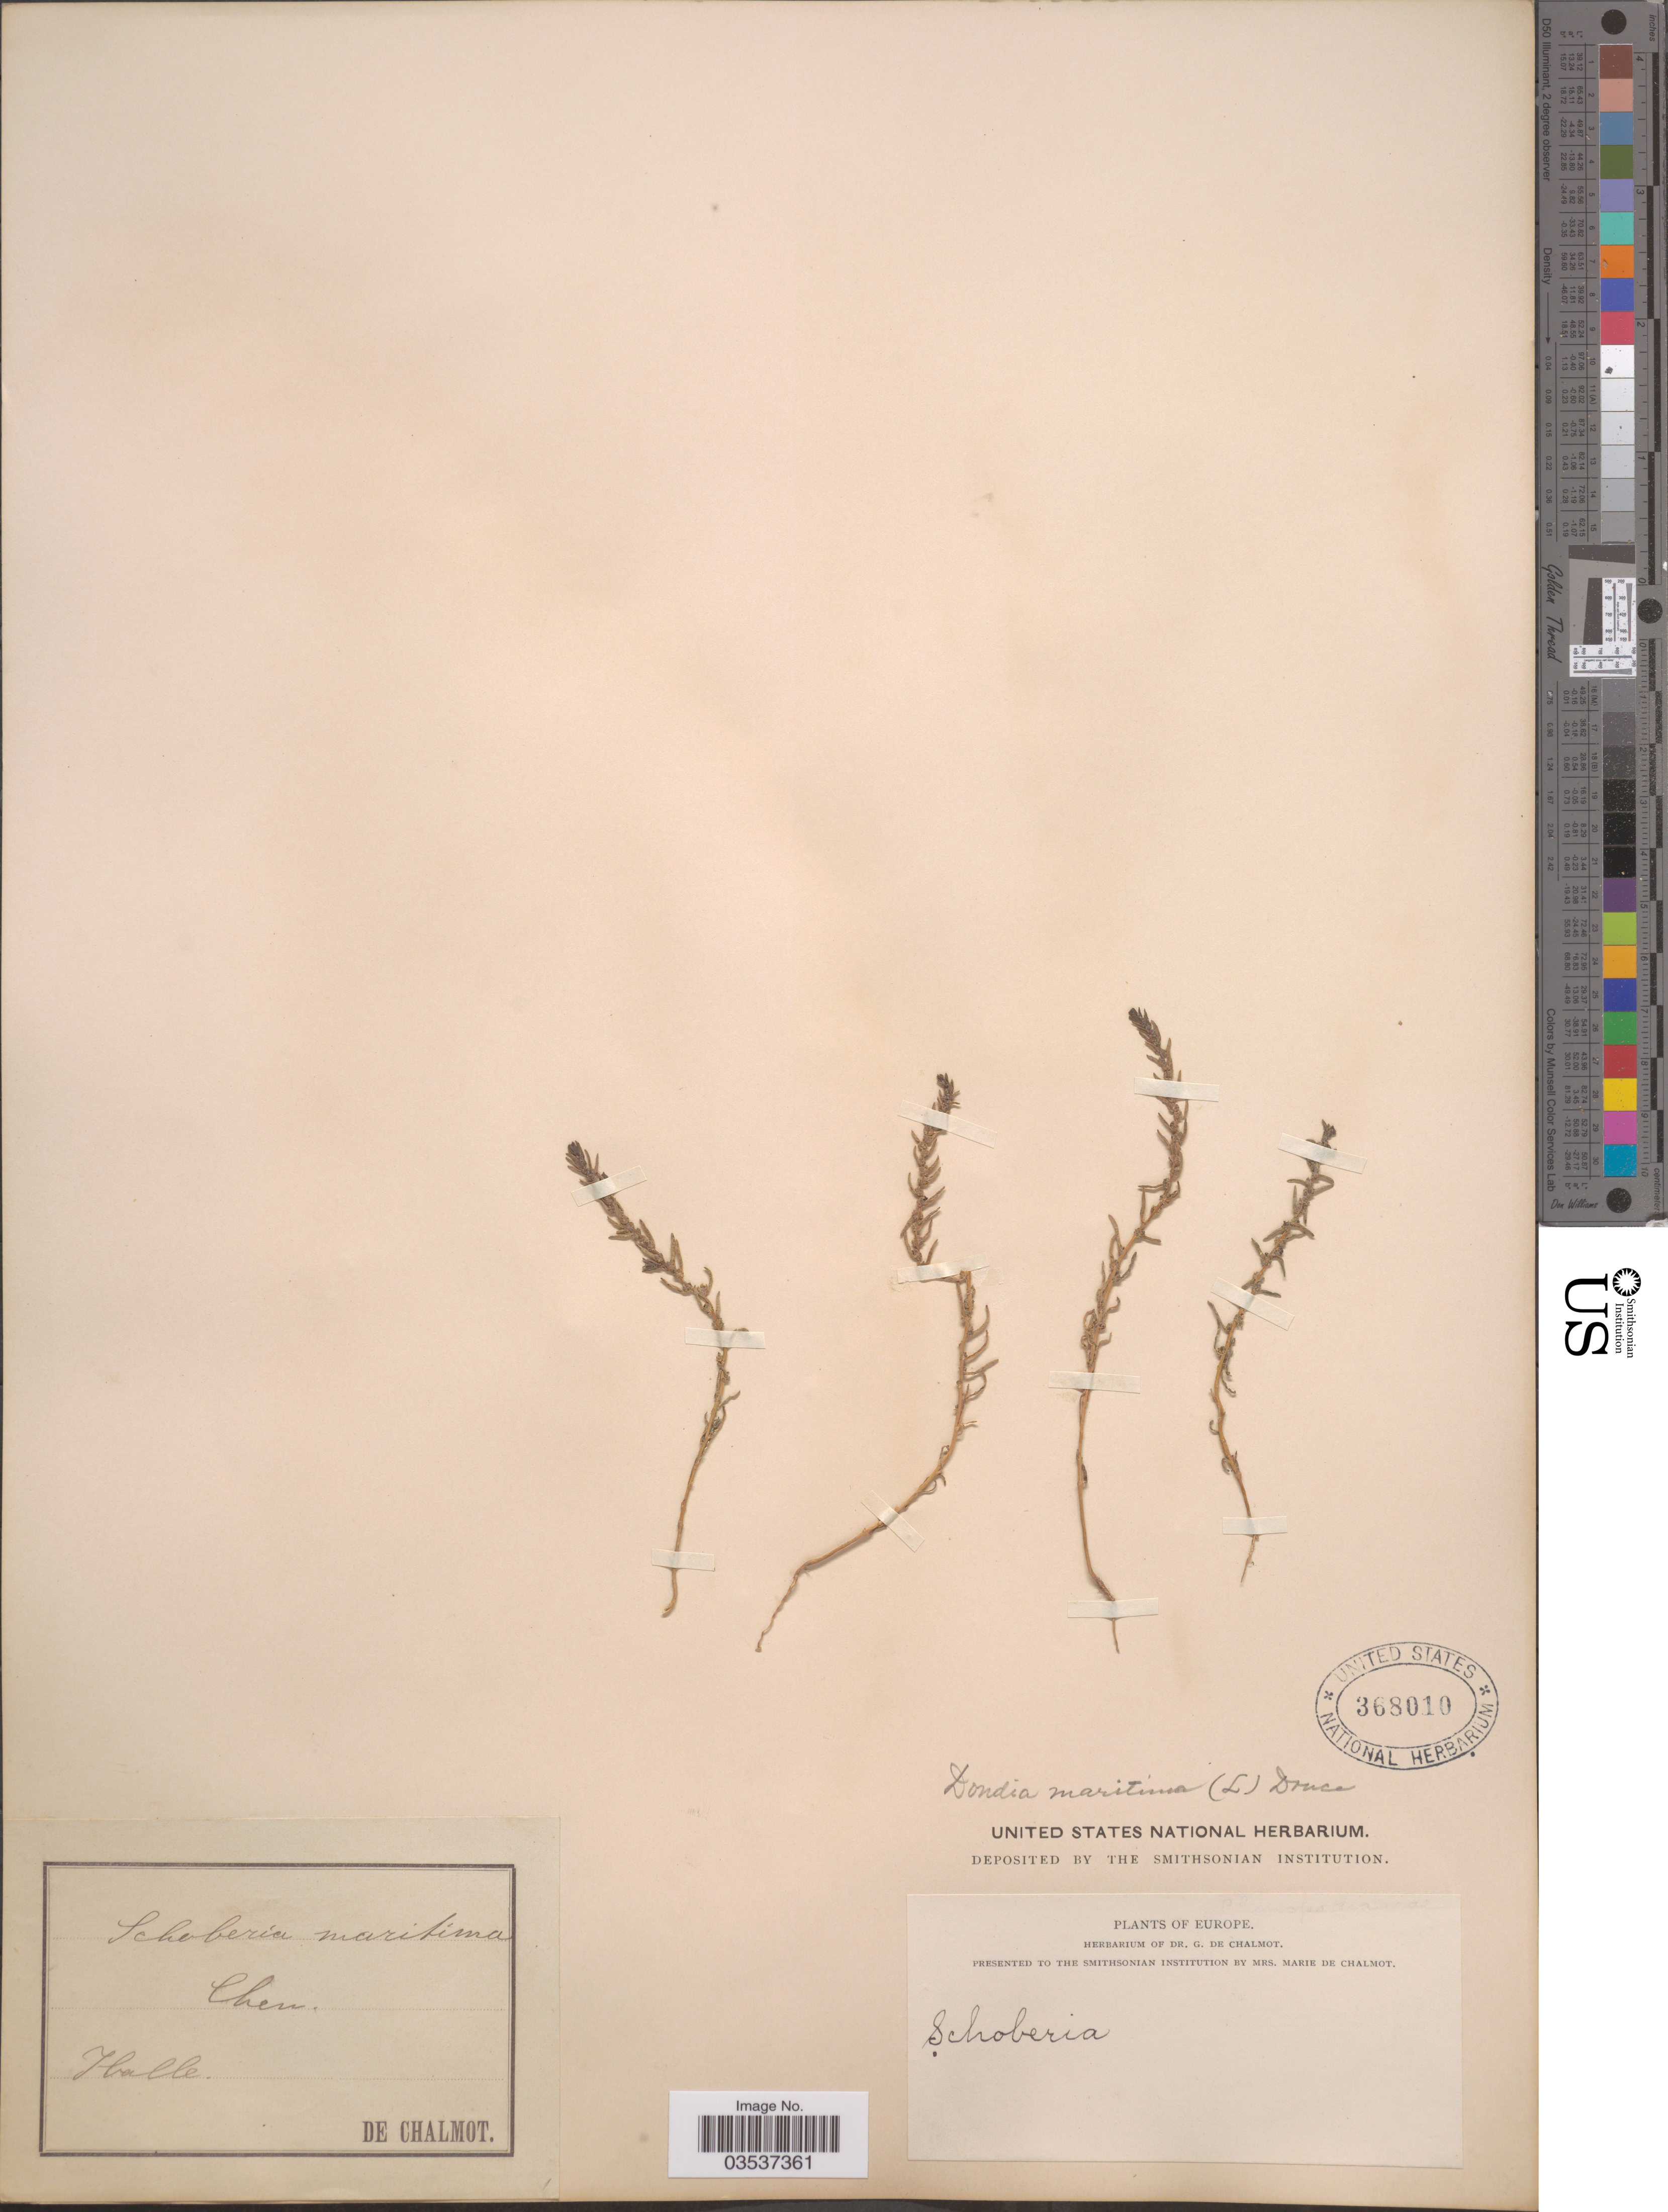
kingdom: Plantae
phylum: Tracheophyta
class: Magnoliopsida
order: Caryophyllales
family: Amaranthaceae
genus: Suaeda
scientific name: Suaeda maritima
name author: (L.) Dumort.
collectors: G. de Chalmot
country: Germany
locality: Europe. Halle.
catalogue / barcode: US 368010